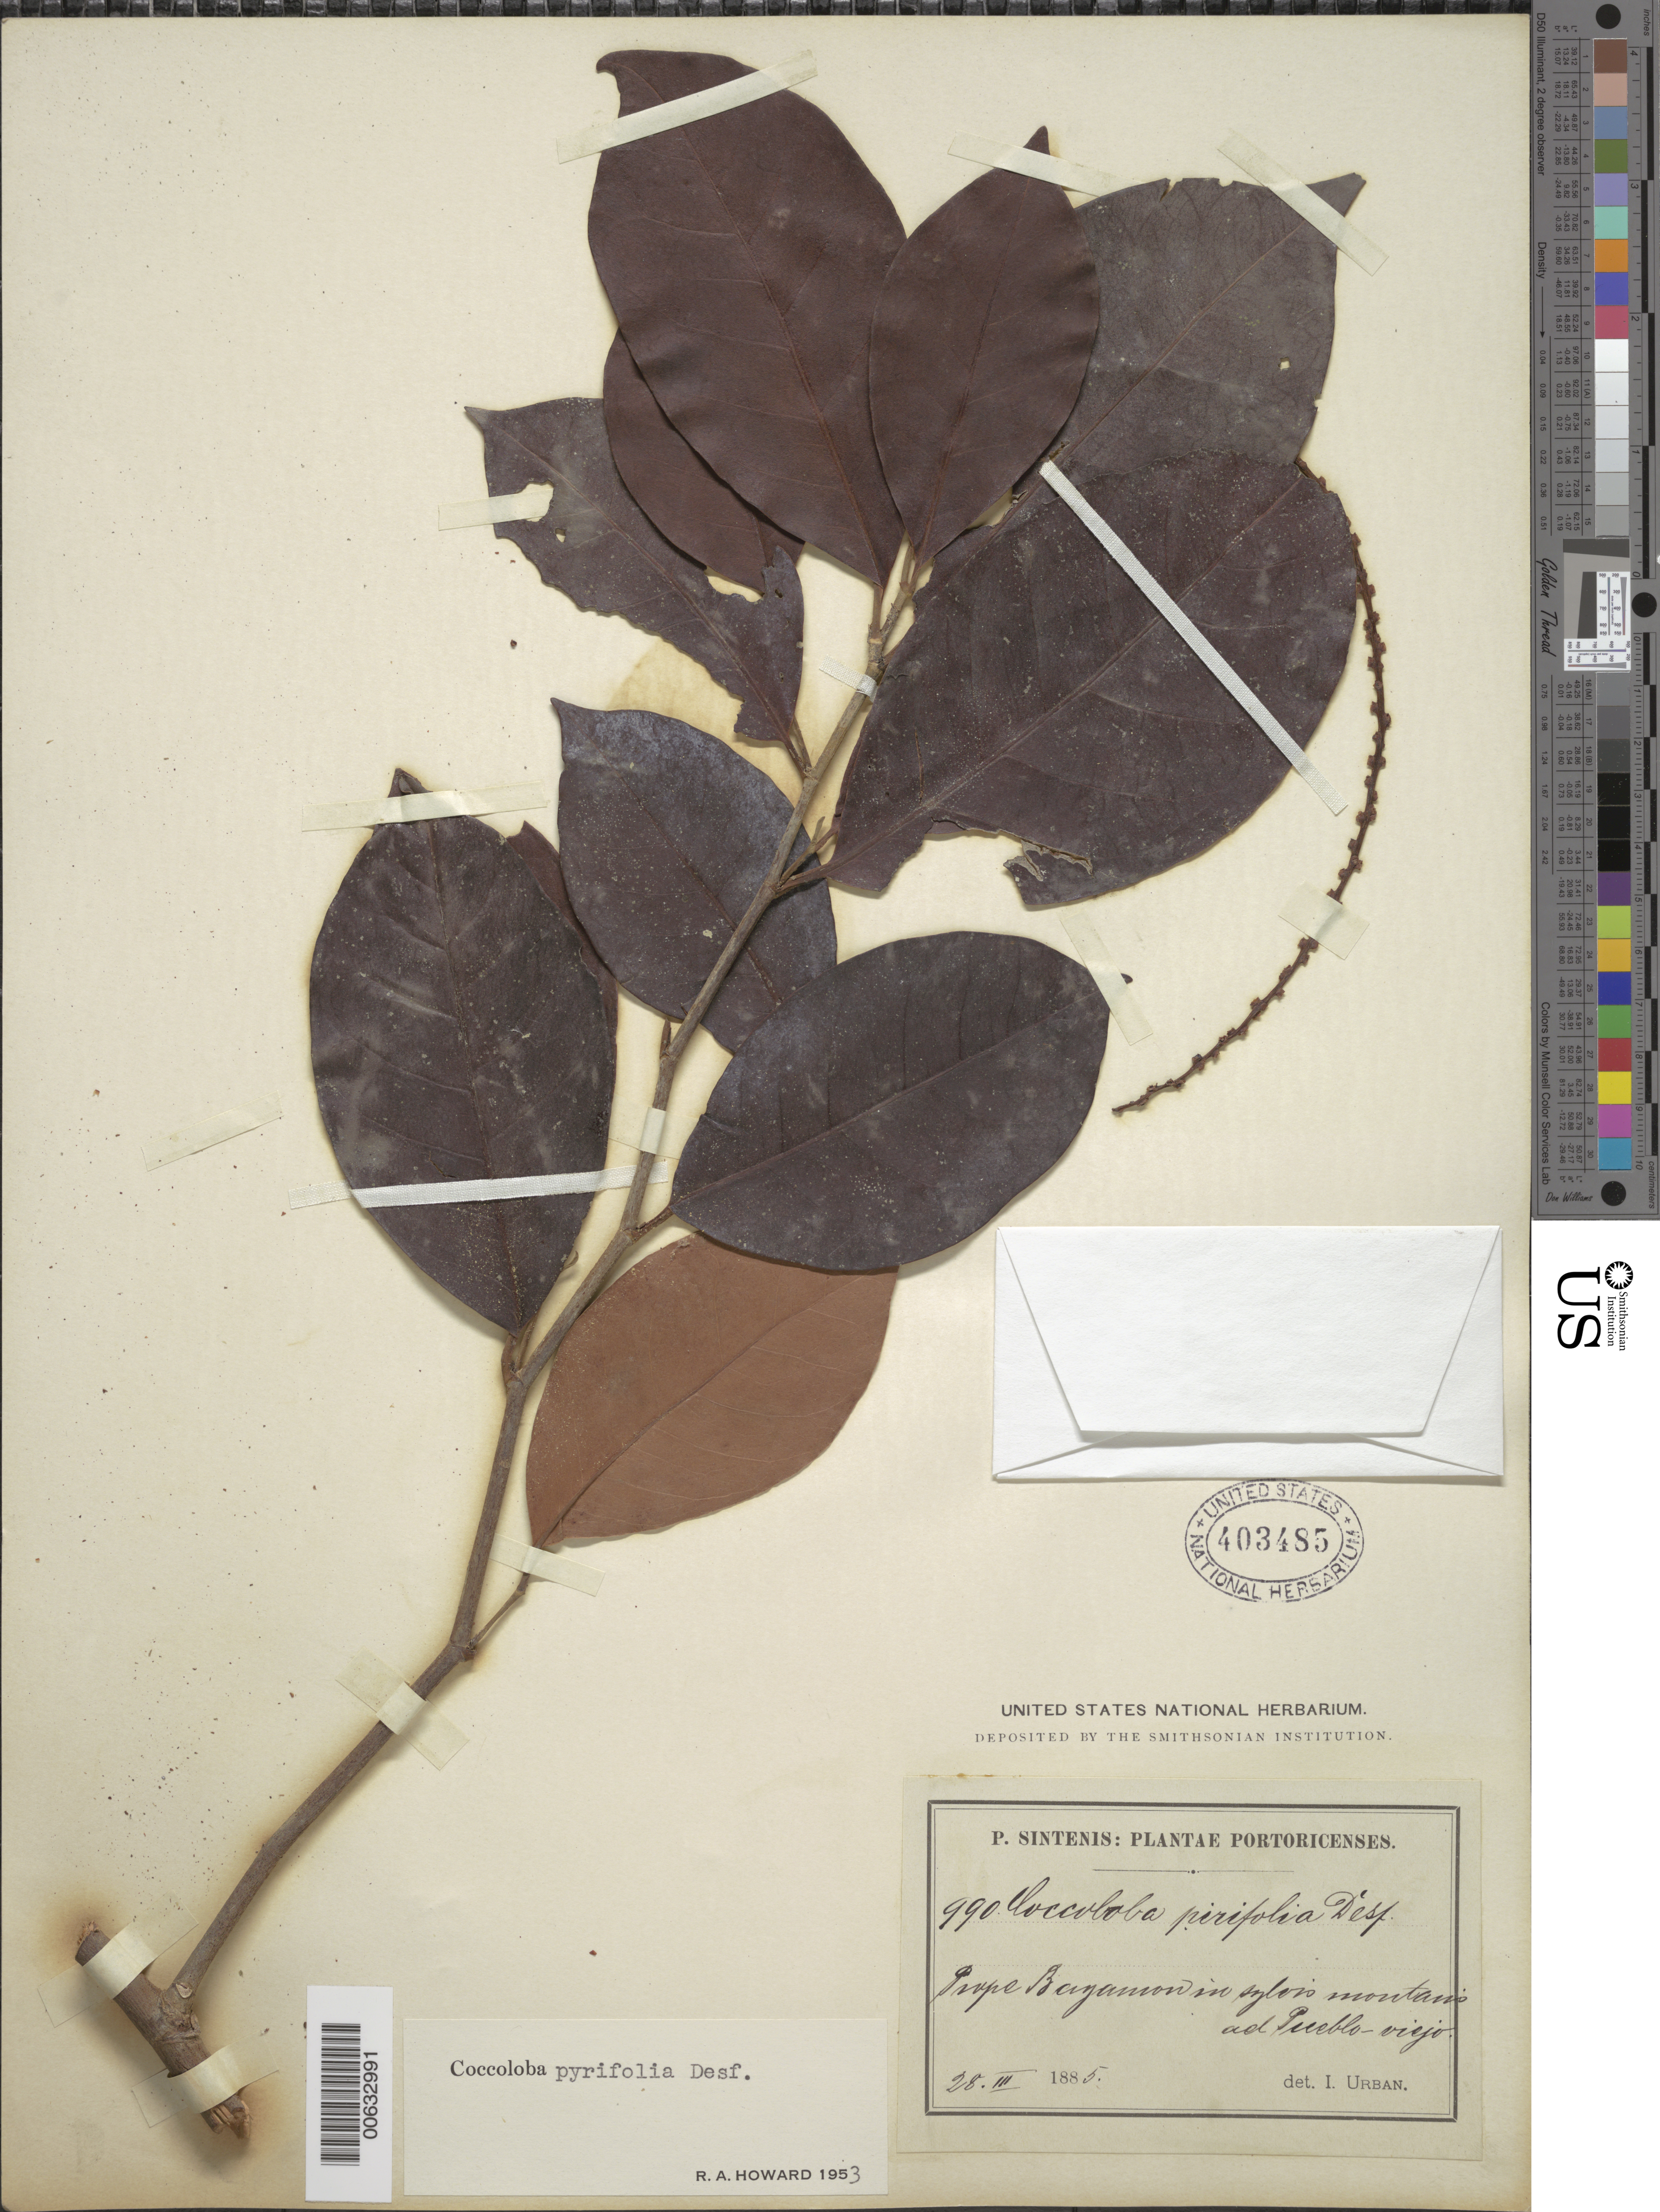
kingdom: Plantae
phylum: Tracheophyta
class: Magnoliopsida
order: Caryophyllales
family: Polygonaceae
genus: Coccoloba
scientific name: Coccoloba pyrifolia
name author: Desf.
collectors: P. Sintenis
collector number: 990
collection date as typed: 28 Mar 1885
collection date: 1885-03-28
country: Puerto Rico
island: Greater Antilles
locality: Prope Bayamon, in sylvis montanis ad Pueblo-viejo.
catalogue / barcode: US 403485